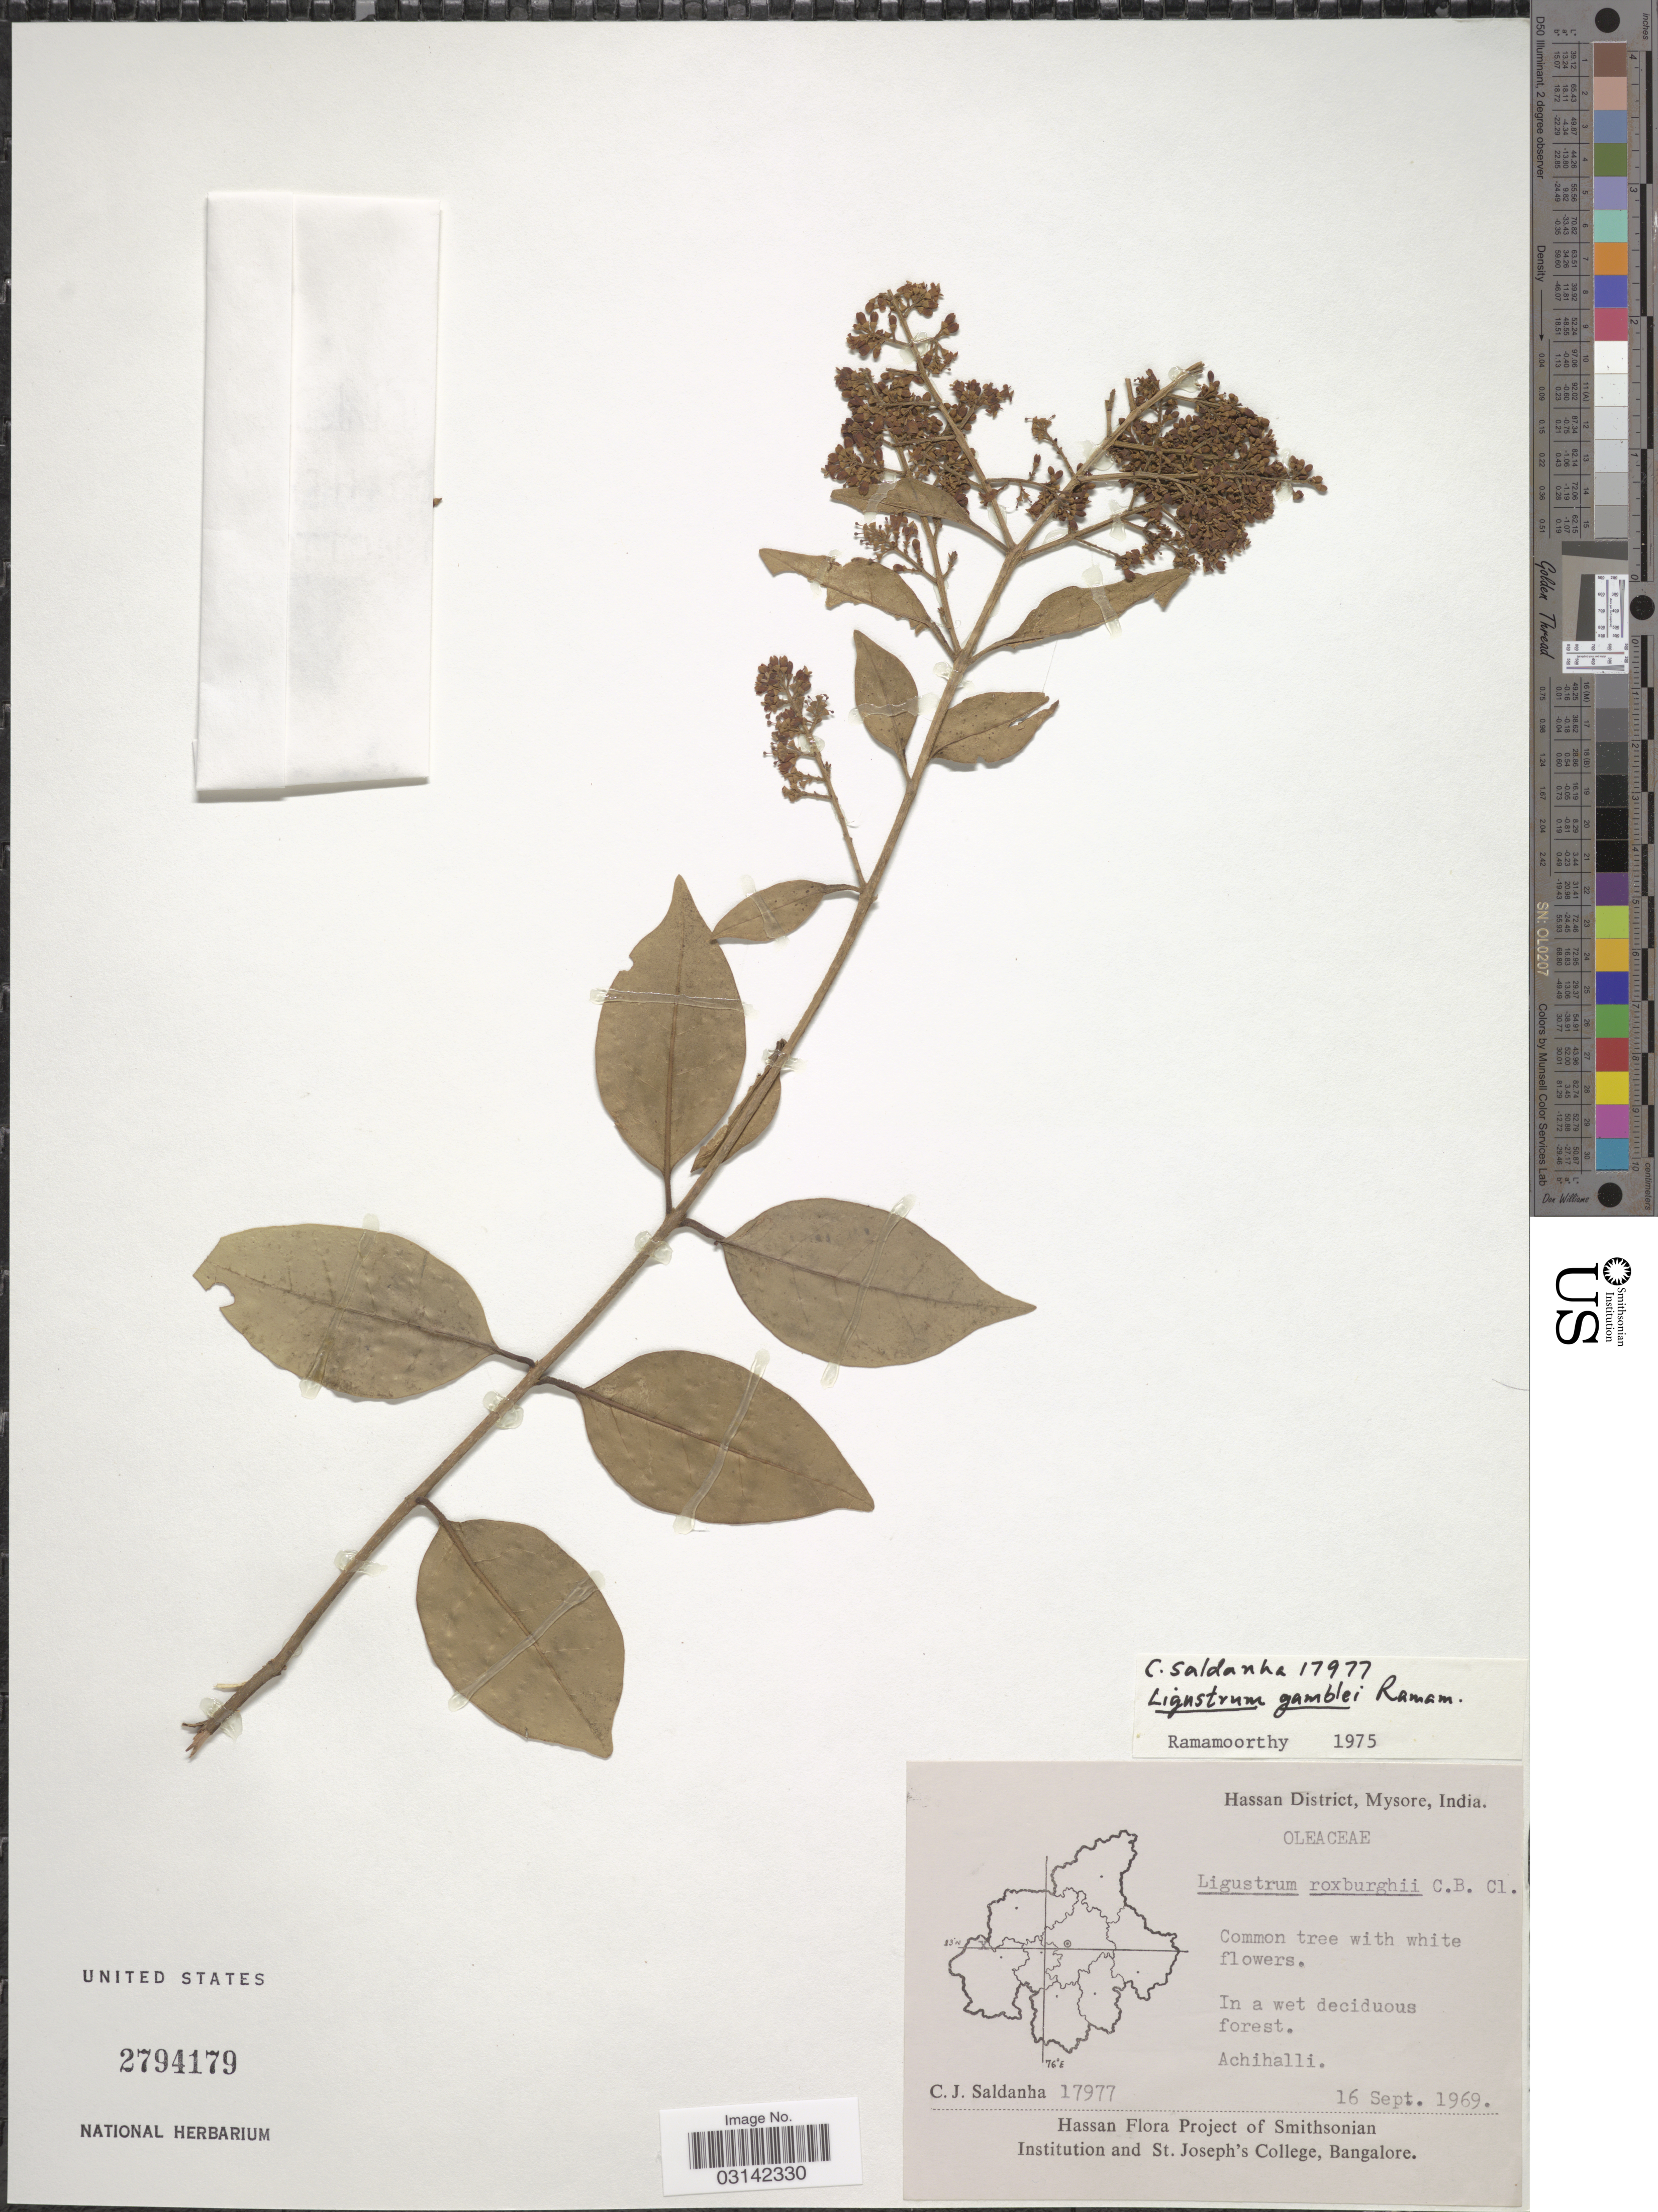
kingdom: Plantae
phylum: Tracheophyta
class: Magnoliopsida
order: Lamiales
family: Oleaceae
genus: Ligustrum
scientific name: Ligustrum gamblei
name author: Ramamoorthy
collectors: C. J. Saldanha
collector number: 17977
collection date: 1969-09-16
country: India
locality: Hassan District, Mysore. Achihalli.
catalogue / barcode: US 2794179